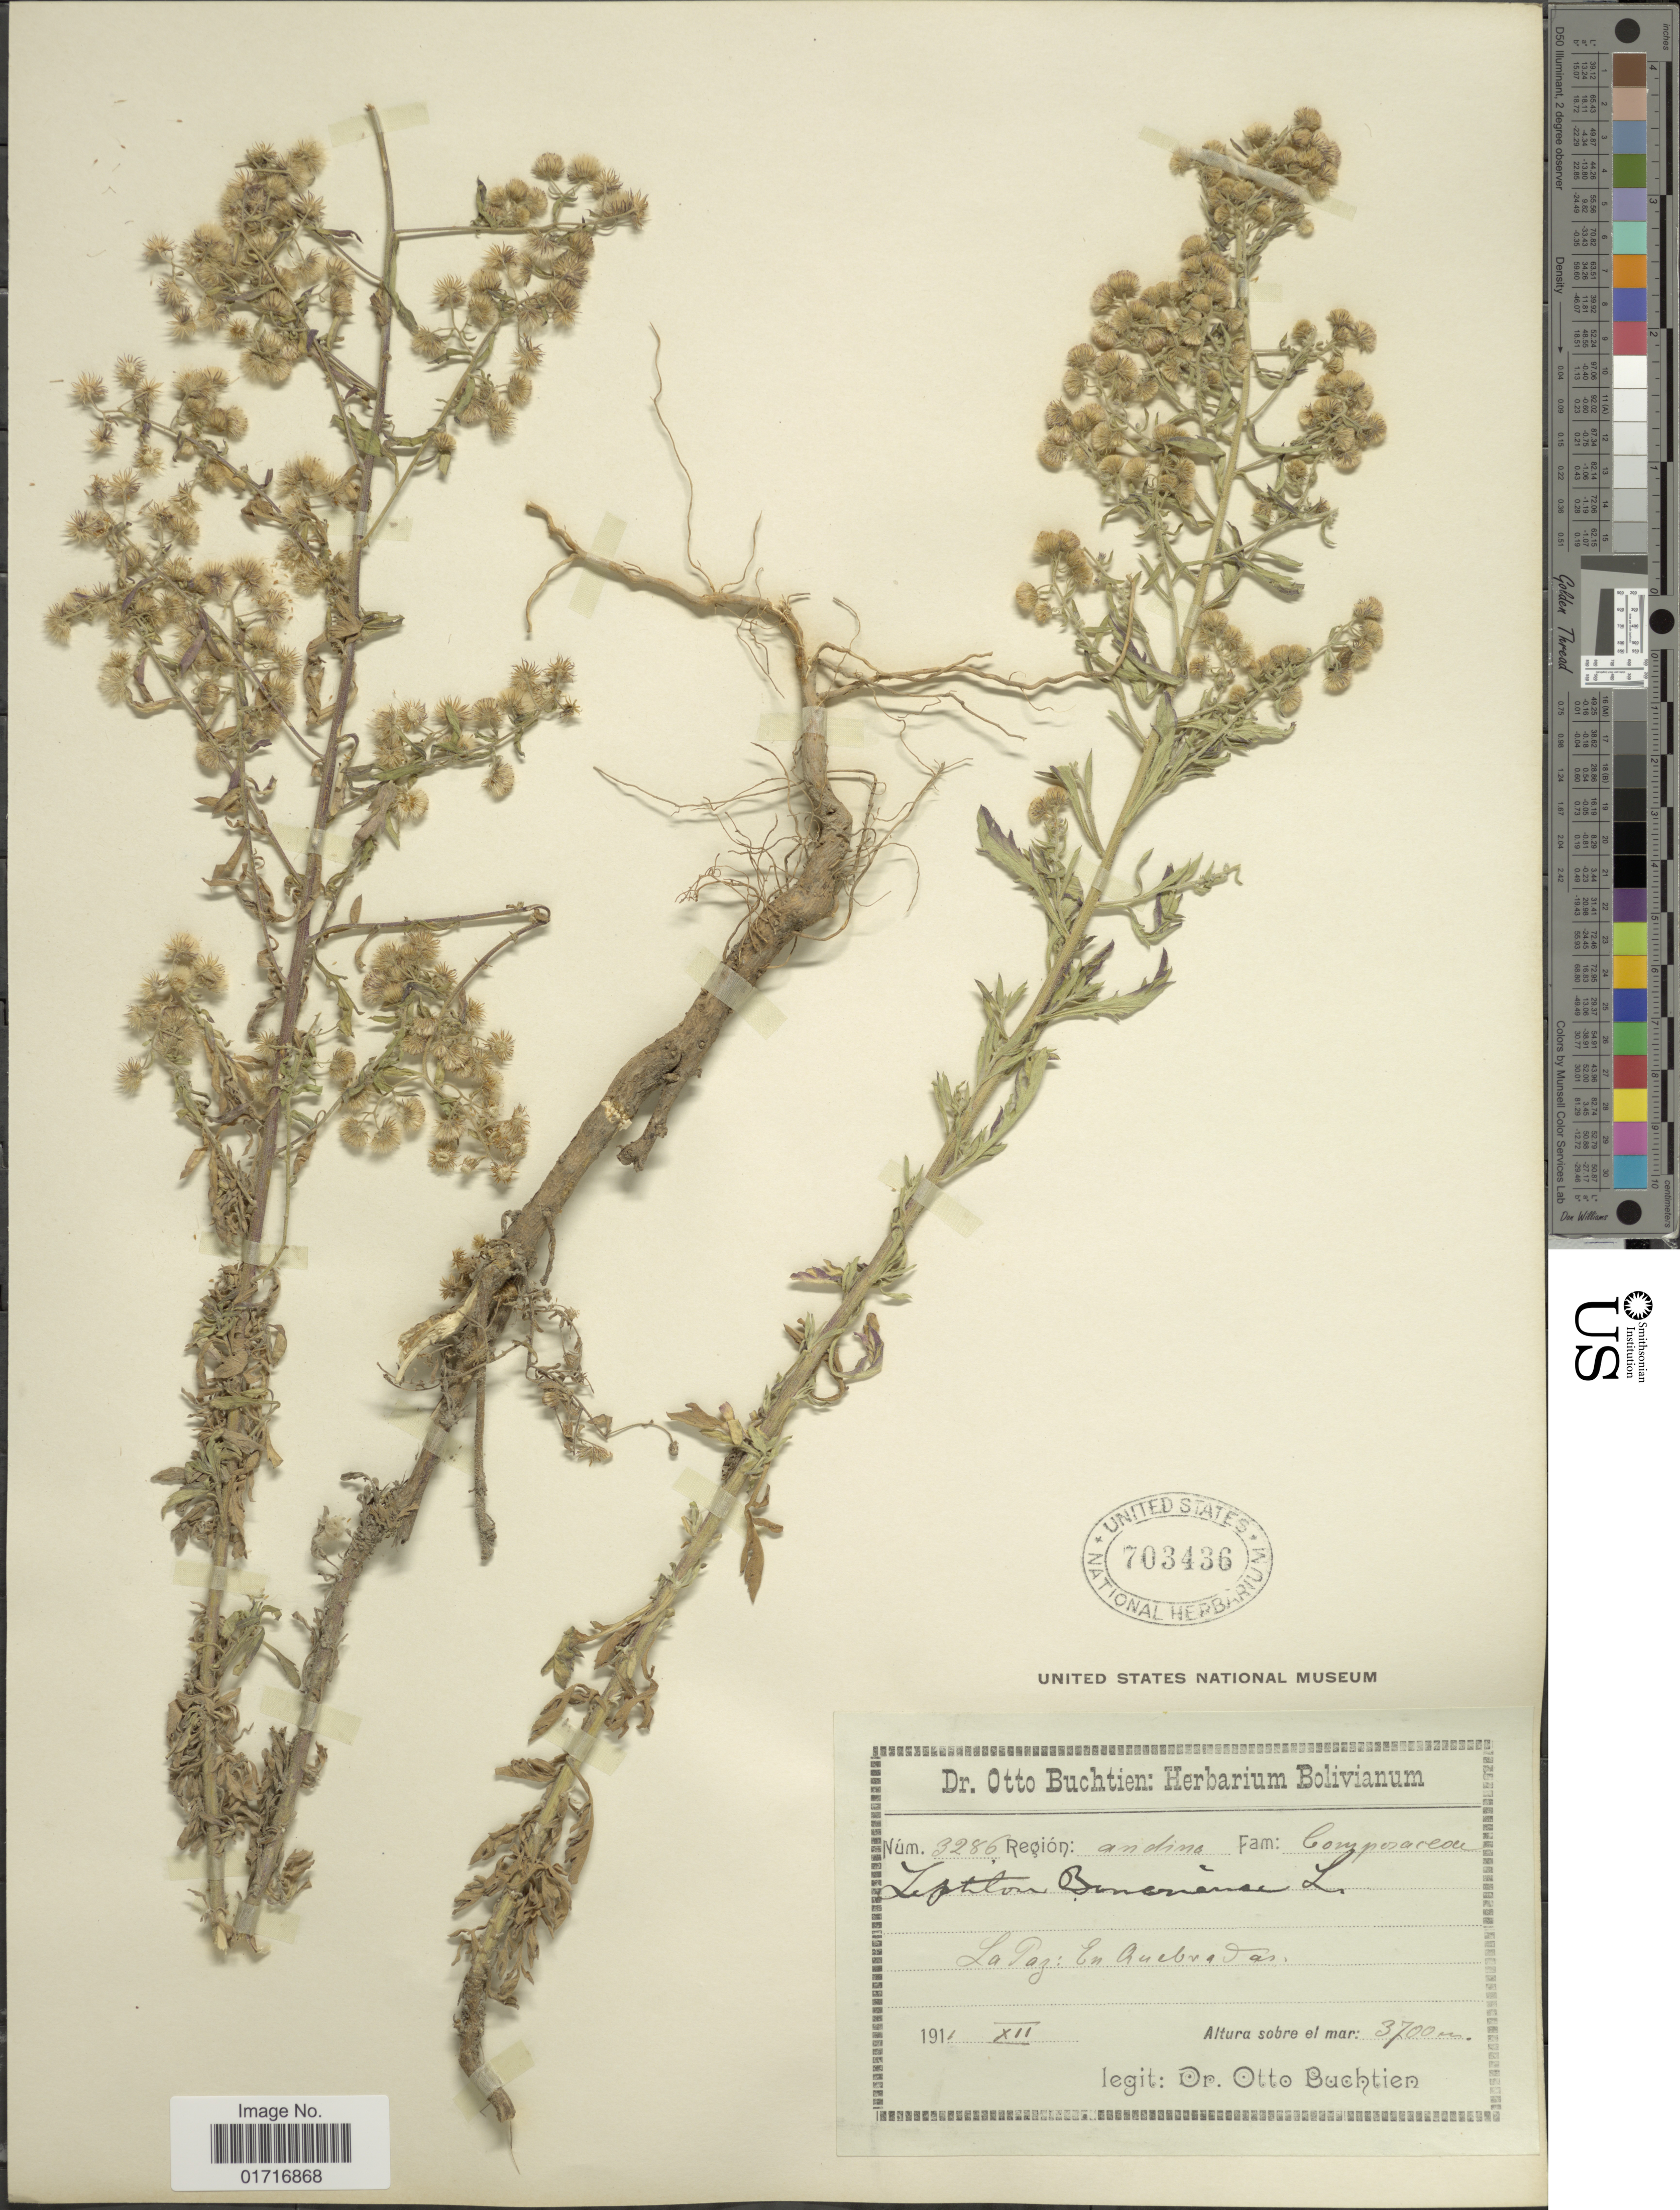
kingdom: Plantae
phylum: Tracheophyta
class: Magnoliopsida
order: Asterales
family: Asteraceae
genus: Conyza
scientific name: Conyza bonariensis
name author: (L.) Cronq.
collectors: O. Buchtien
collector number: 3286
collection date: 1911-12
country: Bolivia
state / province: La Paz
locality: La Paz: En Quebradas.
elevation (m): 3700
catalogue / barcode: US 703436